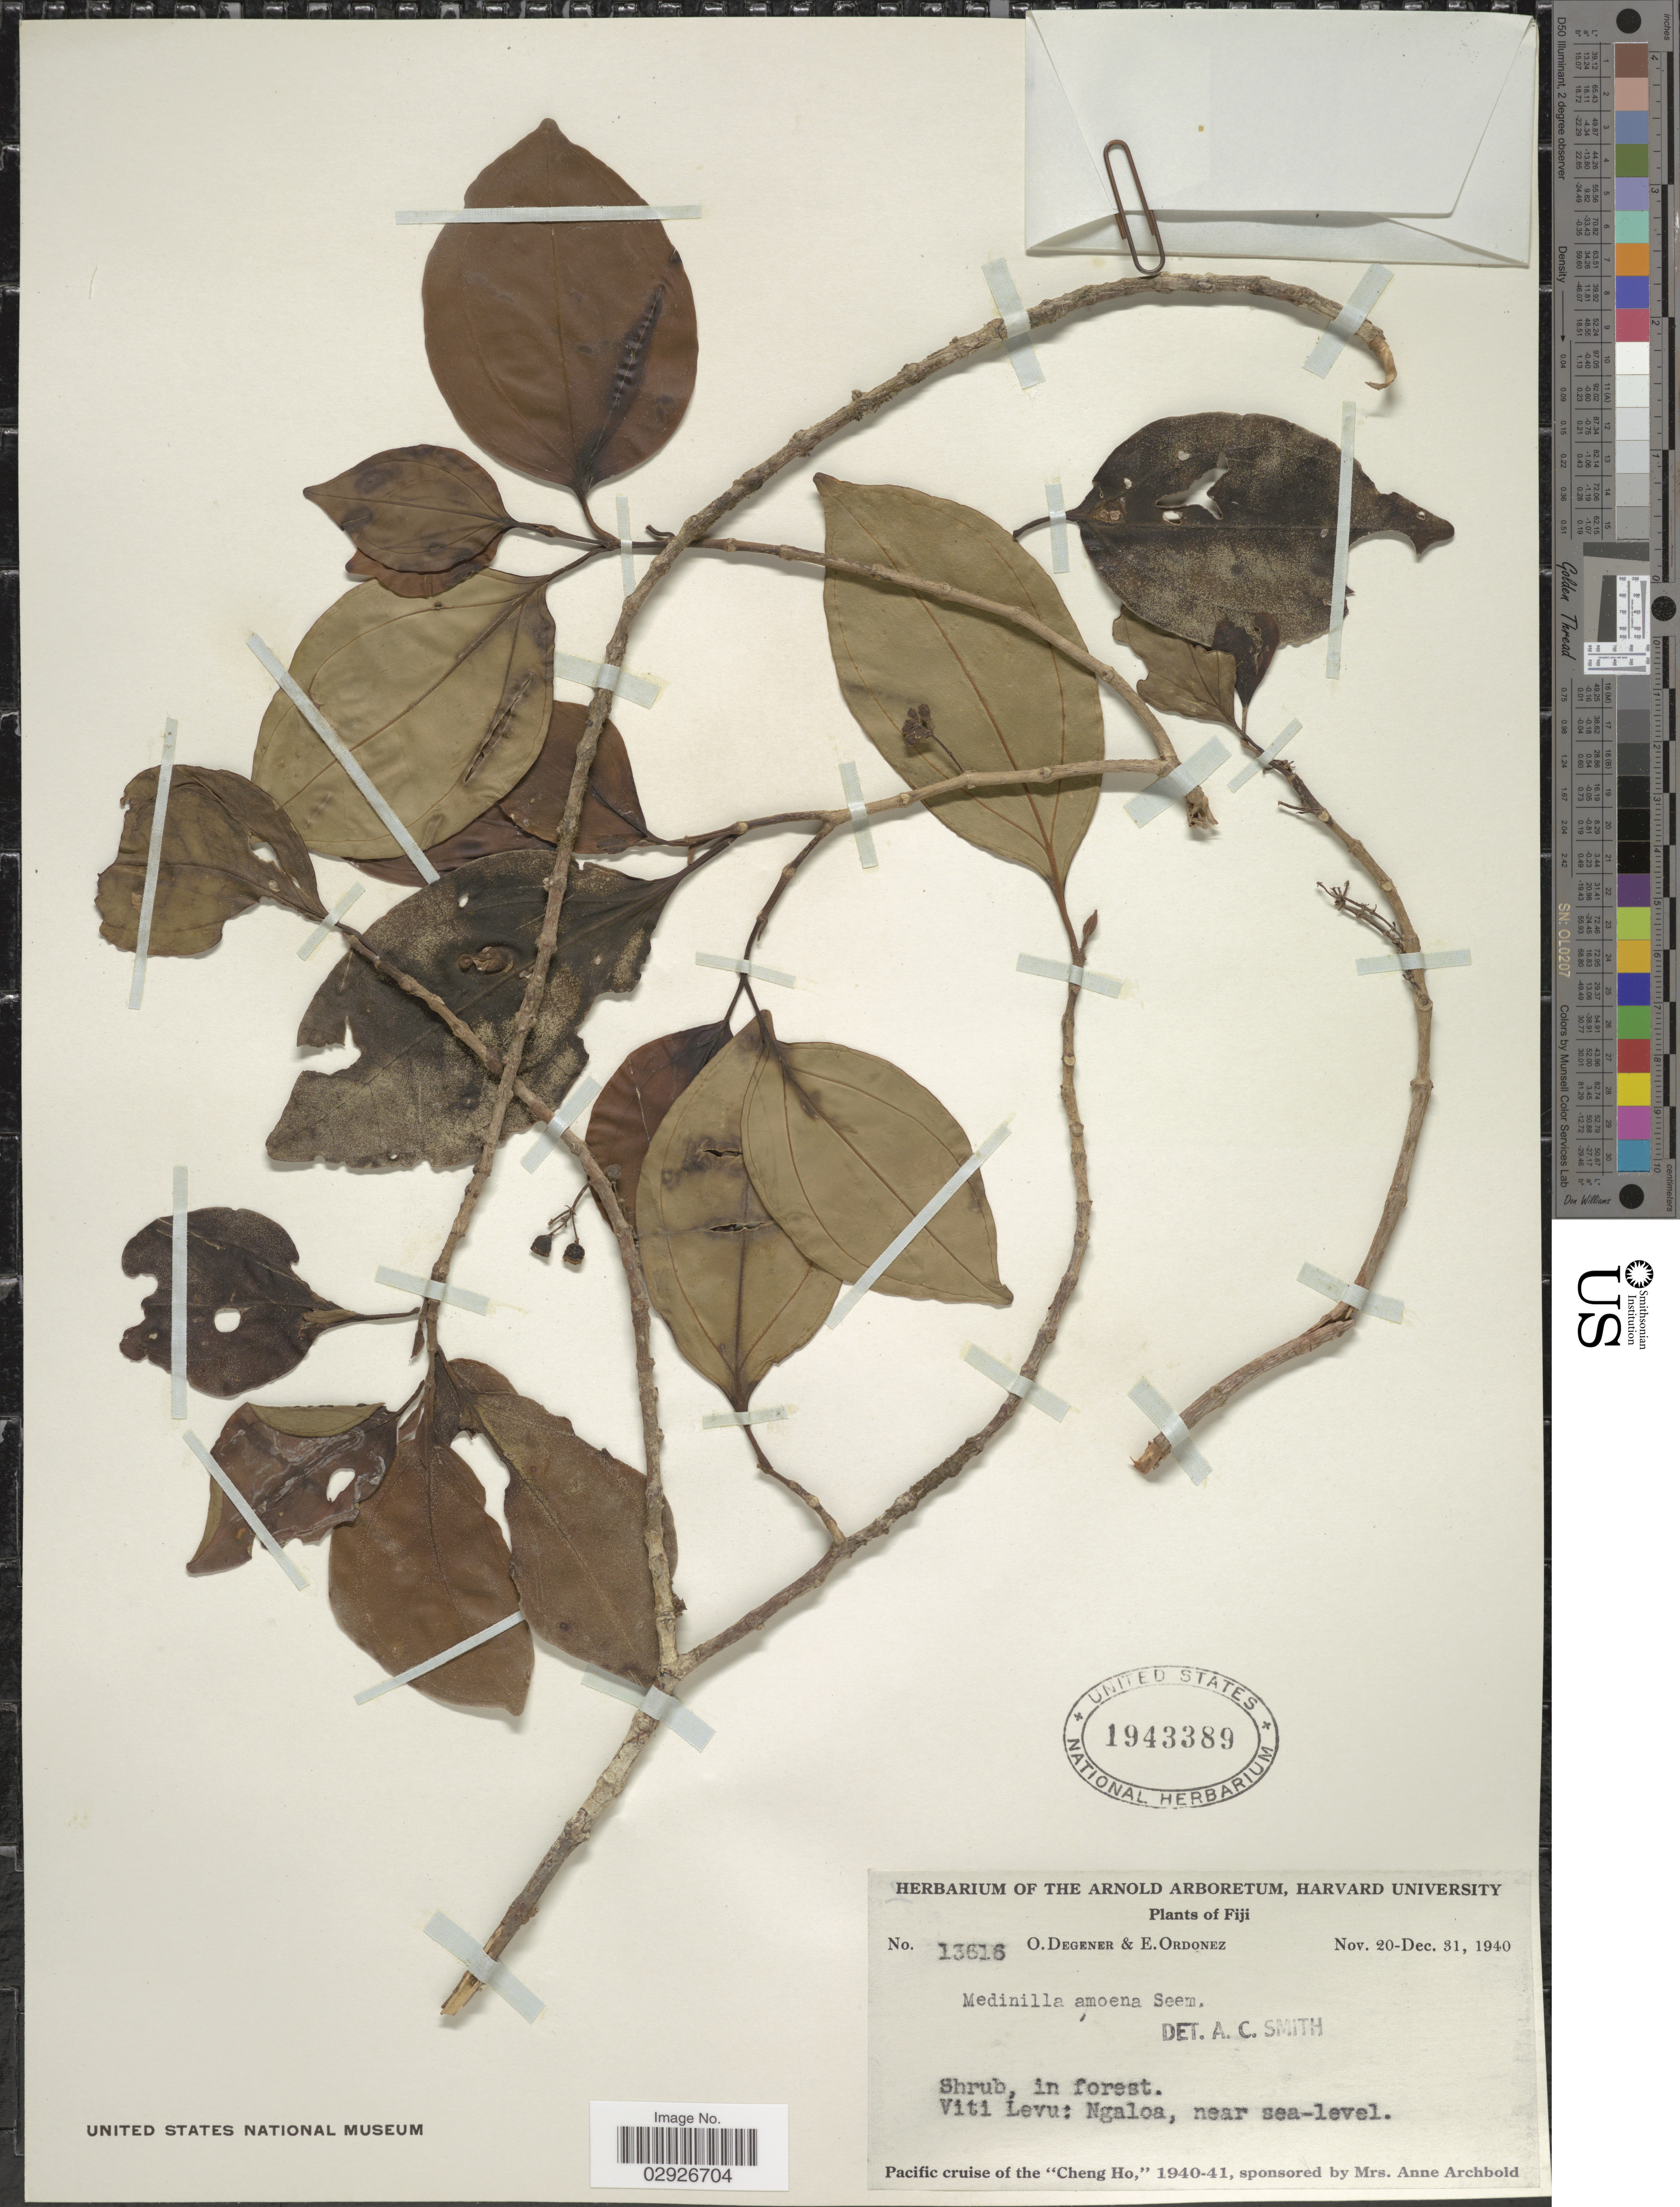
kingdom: Plantae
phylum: Tracheophyta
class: Magnoliopsida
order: Myrtales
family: Melastomataceae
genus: Medinilla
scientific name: Medinilla amoena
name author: Seem.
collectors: O. Degener & E. Ordonez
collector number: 13616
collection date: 1940-11-20/1940-12-31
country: Fiji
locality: Viti Levu: Ngaloa.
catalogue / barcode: US 1943389